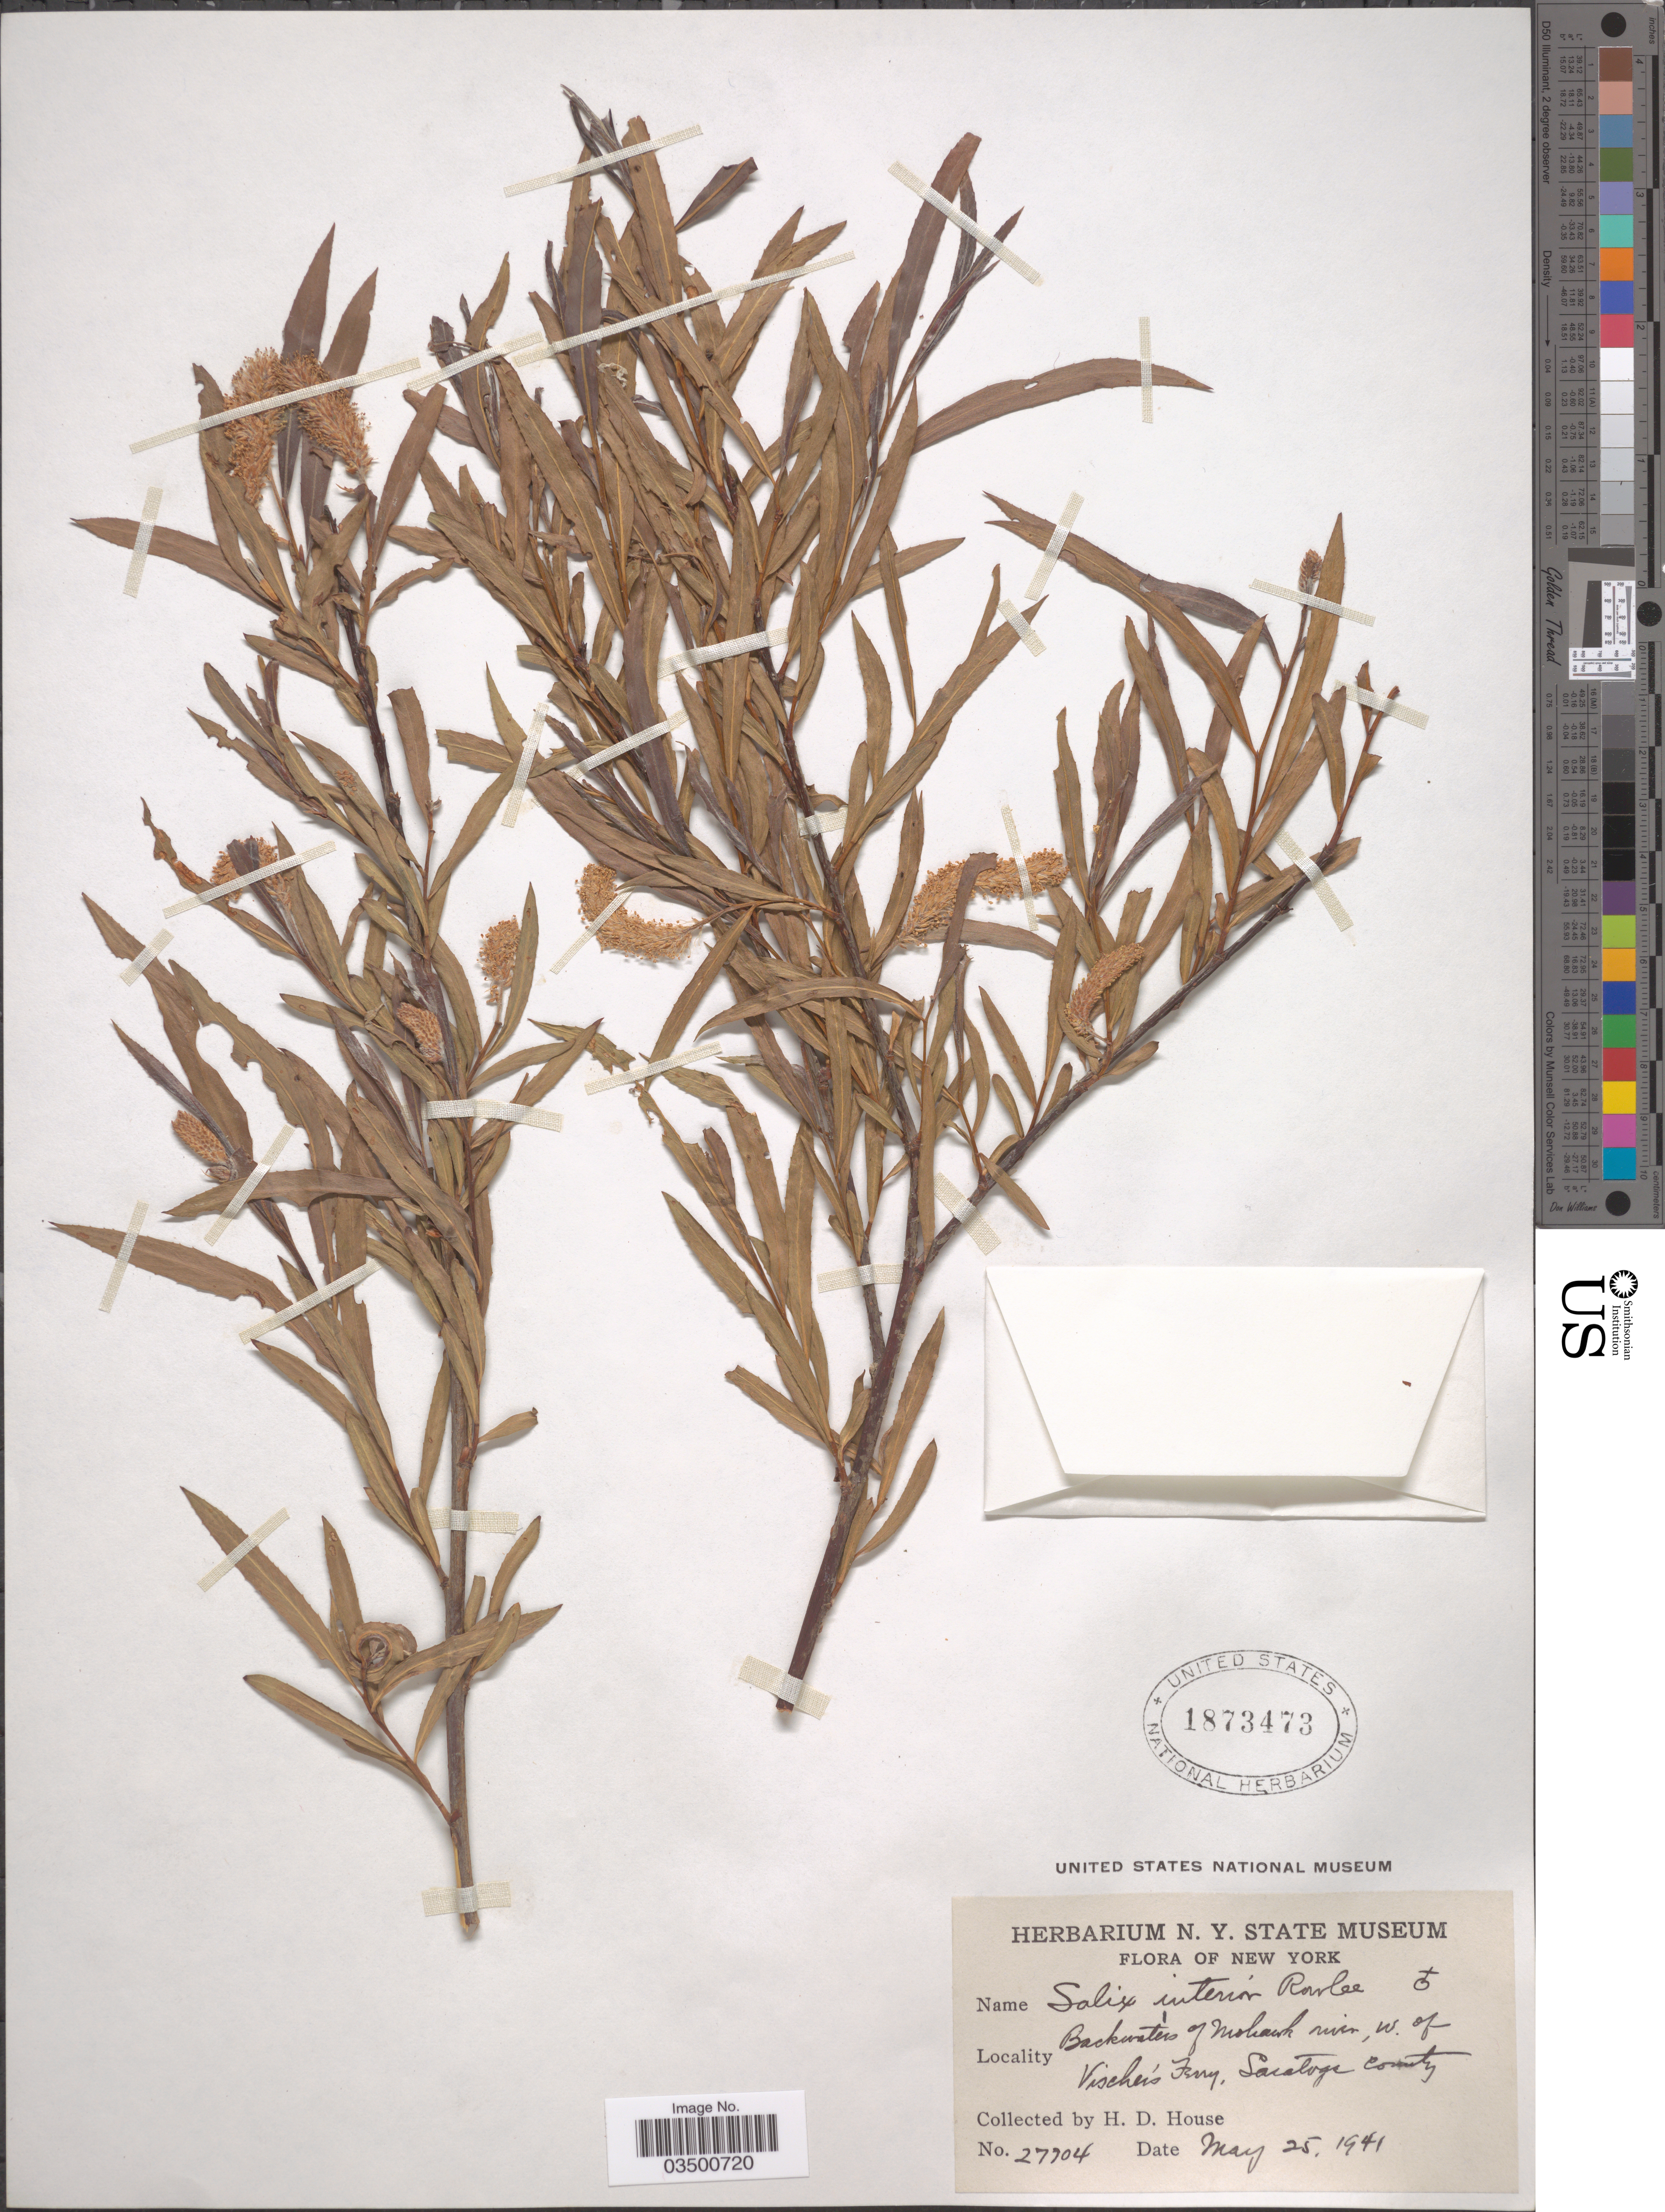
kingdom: Plantae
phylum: Tracheophyta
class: Magnoliopsida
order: Malpighiales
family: Salicaceae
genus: Salix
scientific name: Salix interior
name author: Rowlee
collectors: H. D. House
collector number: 27704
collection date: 1941-05-25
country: United States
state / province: New York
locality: Backwaters of Mohawk river, w. of Vischer's Ferry, Saratoga County.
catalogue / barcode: US 1873473